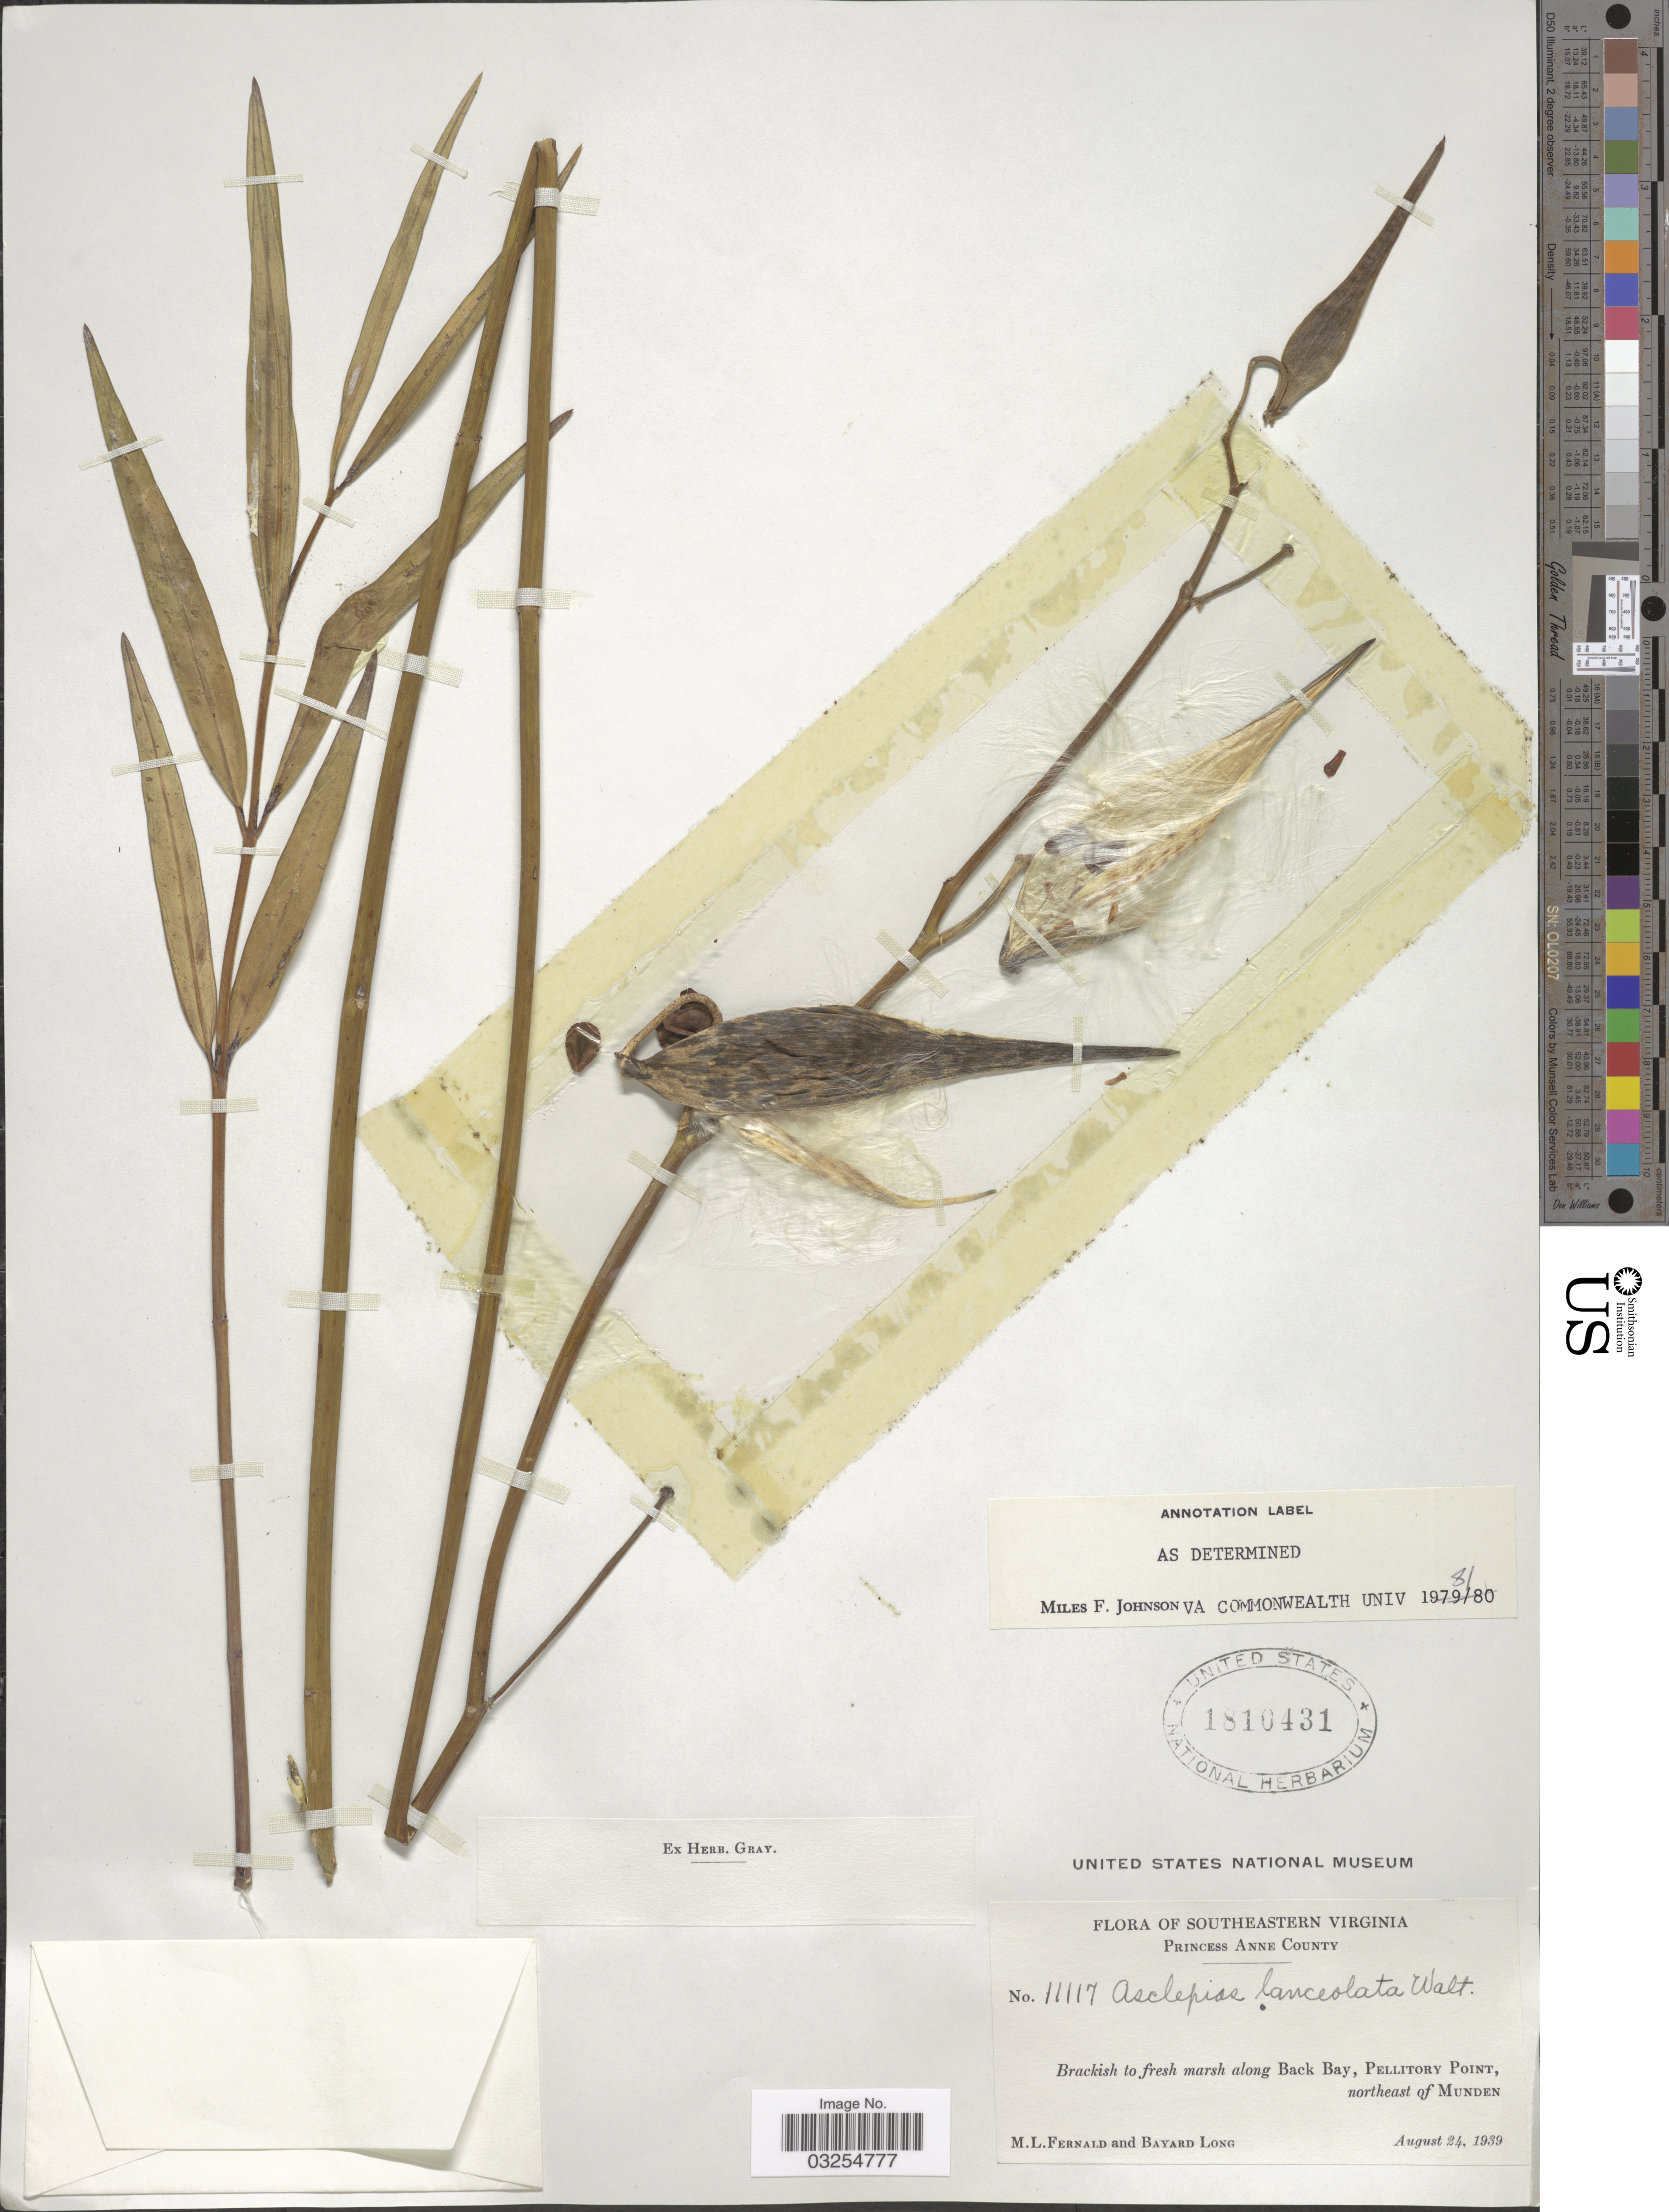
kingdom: Plantae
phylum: Tracheophyta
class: Magnoliopsida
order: Gentianales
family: Apocynaceae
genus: Asclepias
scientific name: Asclepias lanceolata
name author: Walter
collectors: M. L. Fernald & B. Long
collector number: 11117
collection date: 1939-08-24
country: United States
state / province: Virginia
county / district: City of Virginia Beach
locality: Southeastern Virginia. Princess Anne County. Brackish to fresh marsh along Back Bay, Pellitory Point, northeast of Munden.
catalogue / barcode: US 1810431